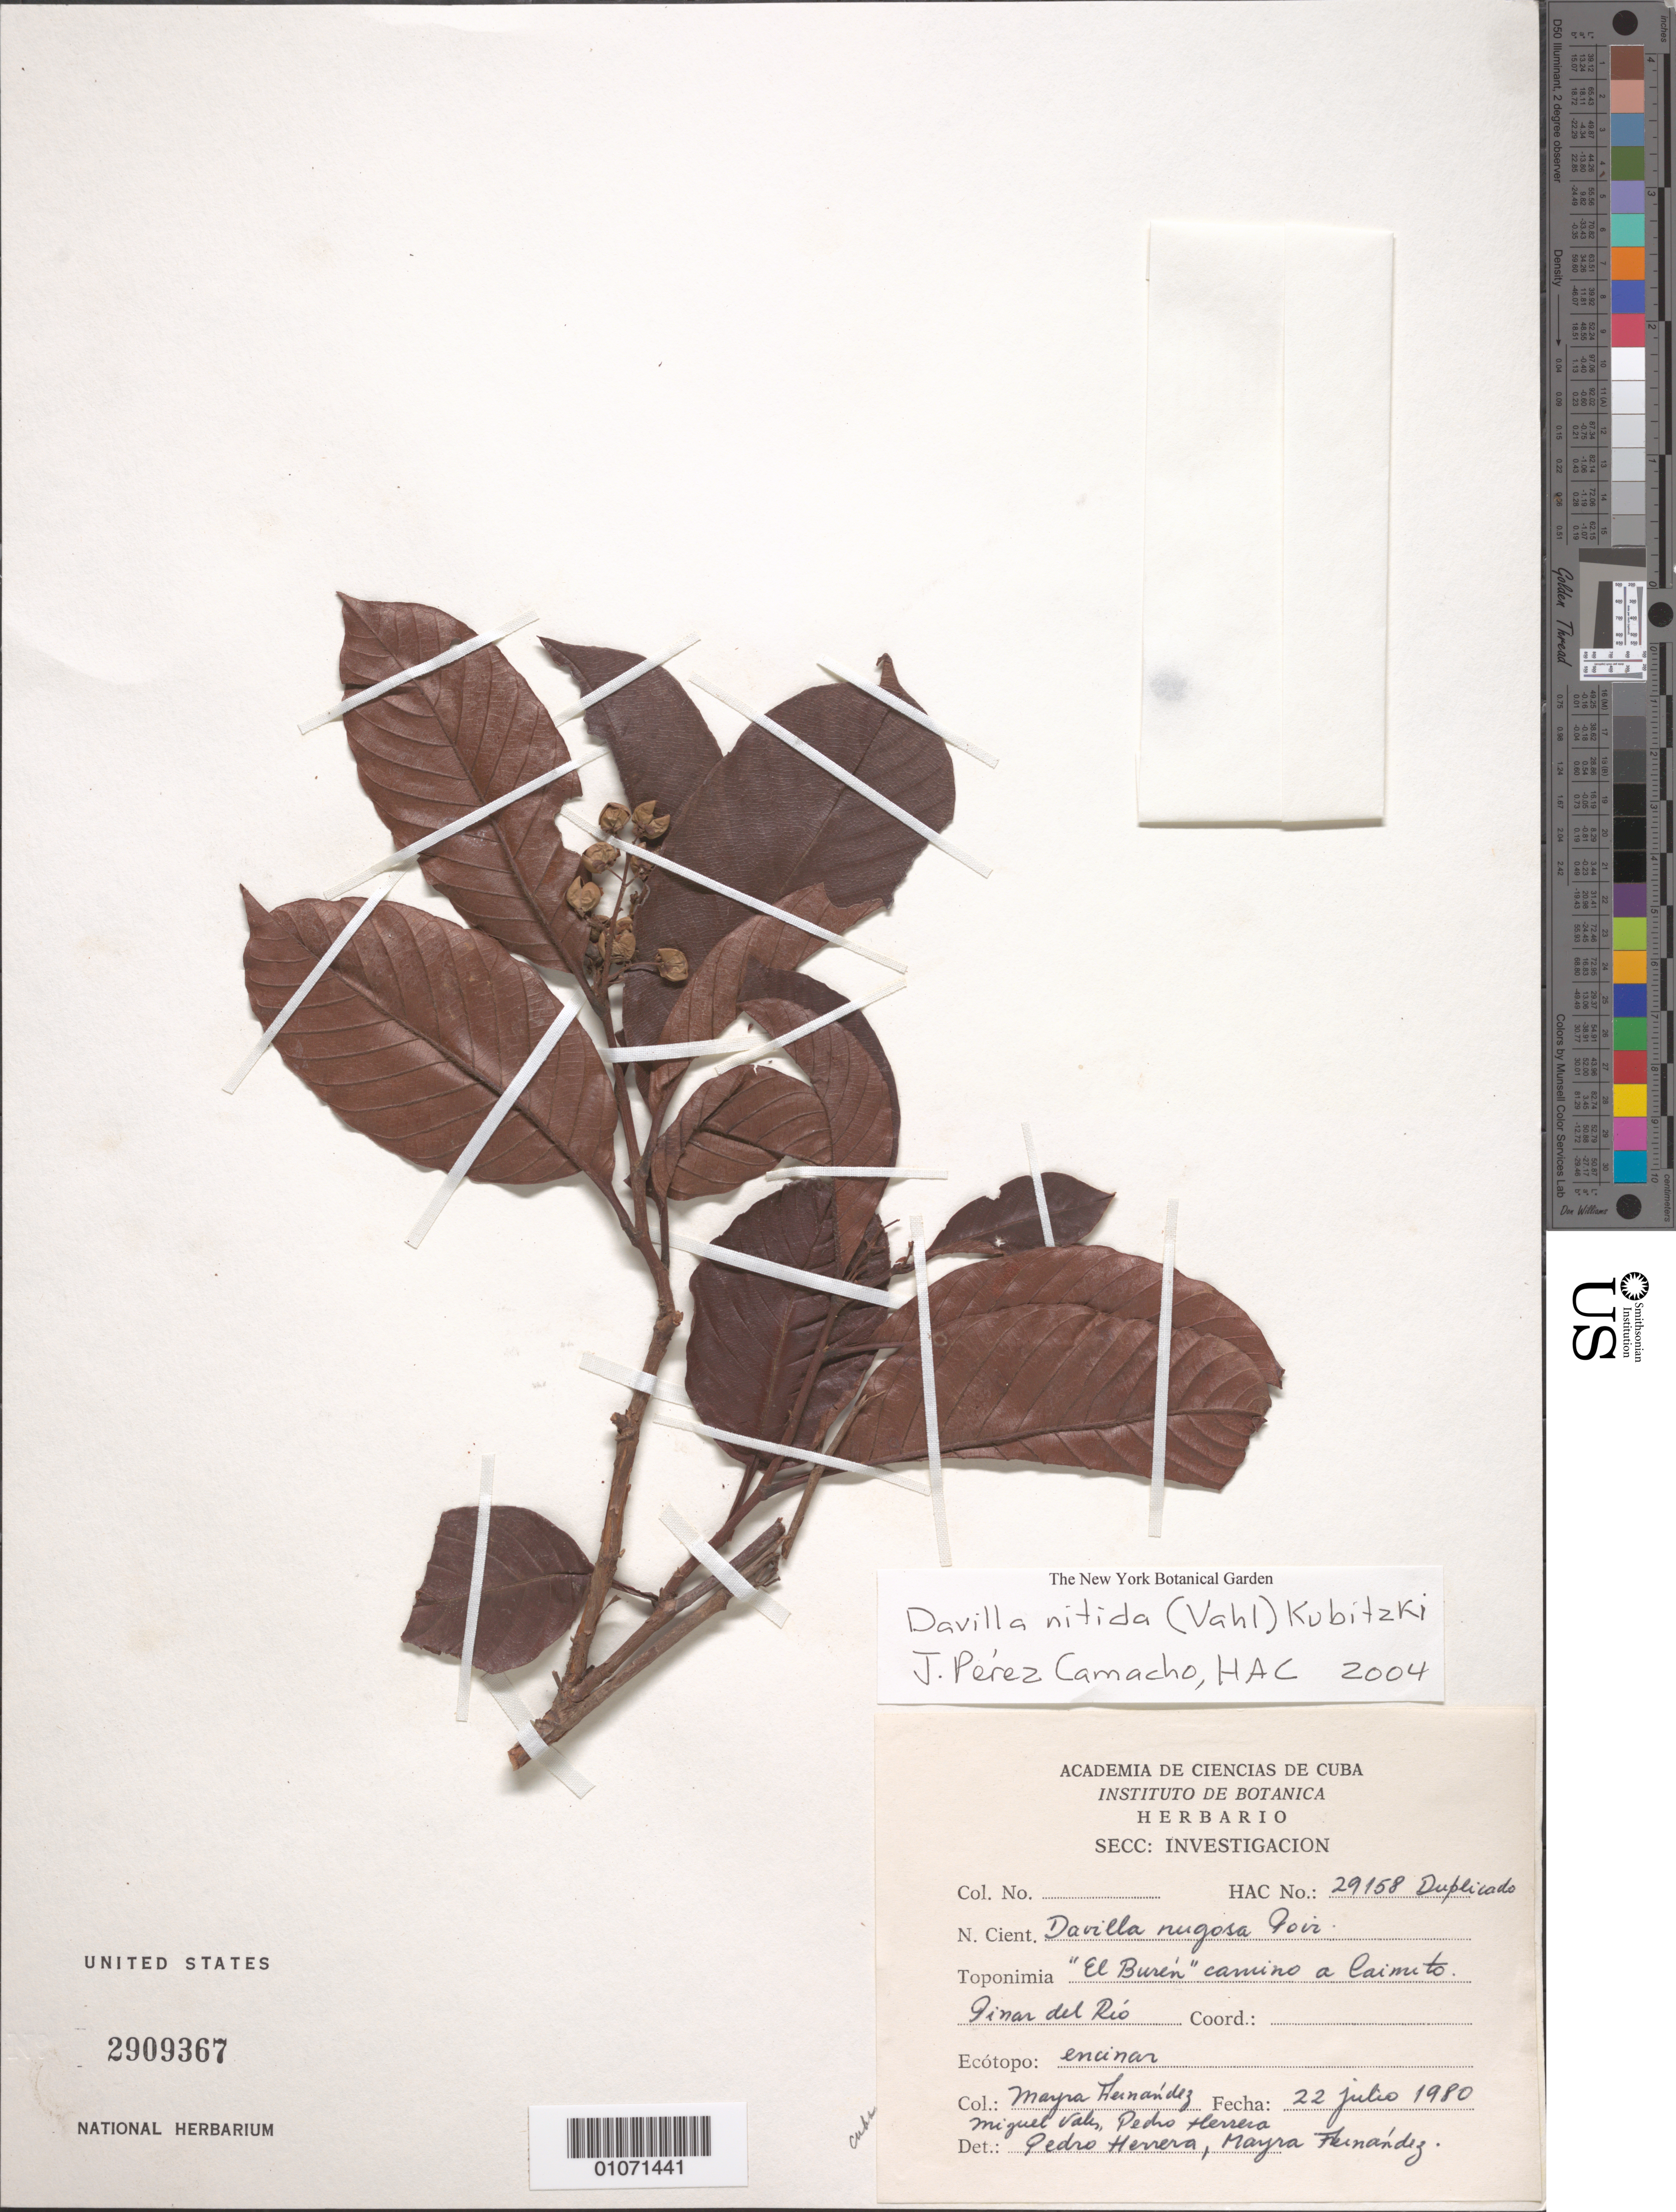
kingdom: Plantae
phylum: Tracheophyta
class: Magnoliopsida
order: Dilleniales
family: Dilleniaceae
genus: Davilla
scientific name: Davilla nitida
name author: (Vahl) Kubitzki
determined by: Peréz-Camacho, J.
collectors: M. Hernandez, J. Vélez & Herrera, P.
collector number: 29158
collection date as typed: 22 Jul 1980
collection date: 1980-07-22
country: Cuba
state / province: Pinar del Río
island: Cuba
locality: "El Buren" camino a Caimeto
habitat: Encinar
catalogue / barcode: US 2909367